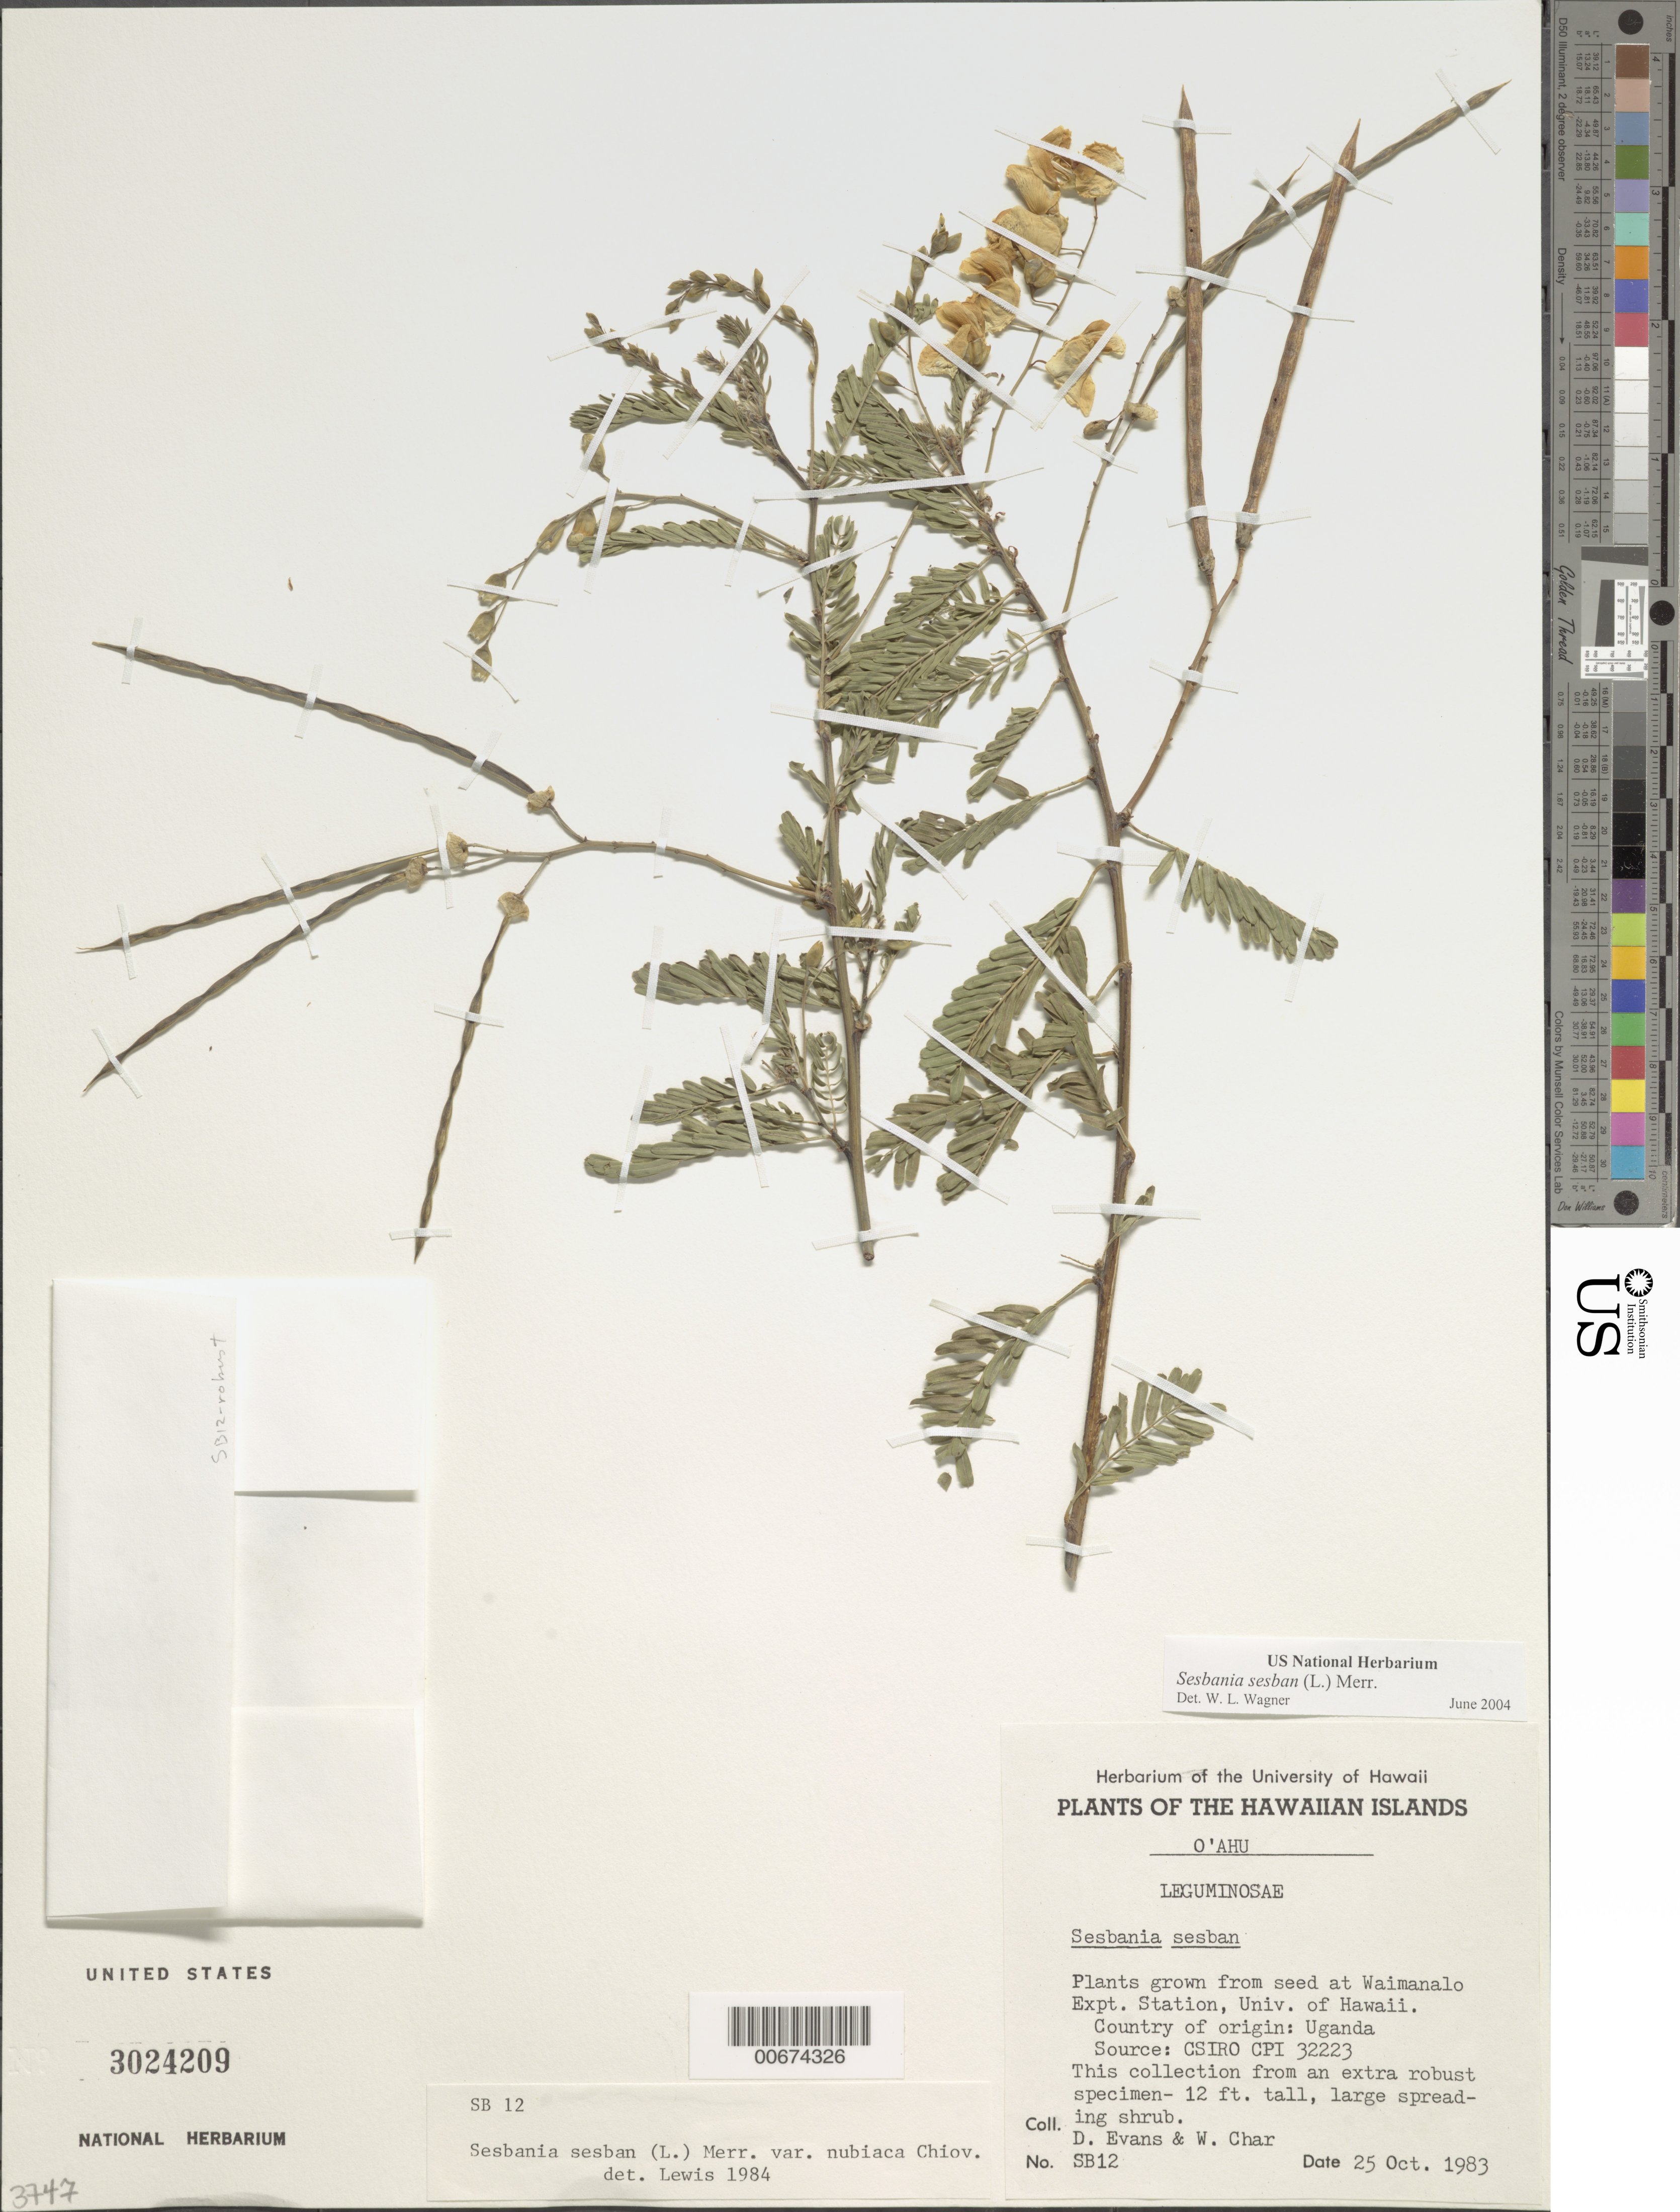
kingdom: Plantae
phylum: Tracheophyta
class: Magnoliopsida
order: Fabales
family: Fabaceae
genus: Sesbania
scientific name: Sesbania sesban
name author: (L.) Merr.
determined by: Wagner, W. L., (BOT), Smithsonian Institution - National Museum of Natural History (UNITED STATES)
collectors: D. Evans & W. Char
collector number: SB12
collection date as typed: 25 Oct 1983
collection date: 1983-10-25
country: United States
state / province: Hawaii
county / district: Honolulu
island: Oahu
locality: at Waimanalo Expt. Station, Univ. of Hawaii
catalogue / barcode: US 3024209